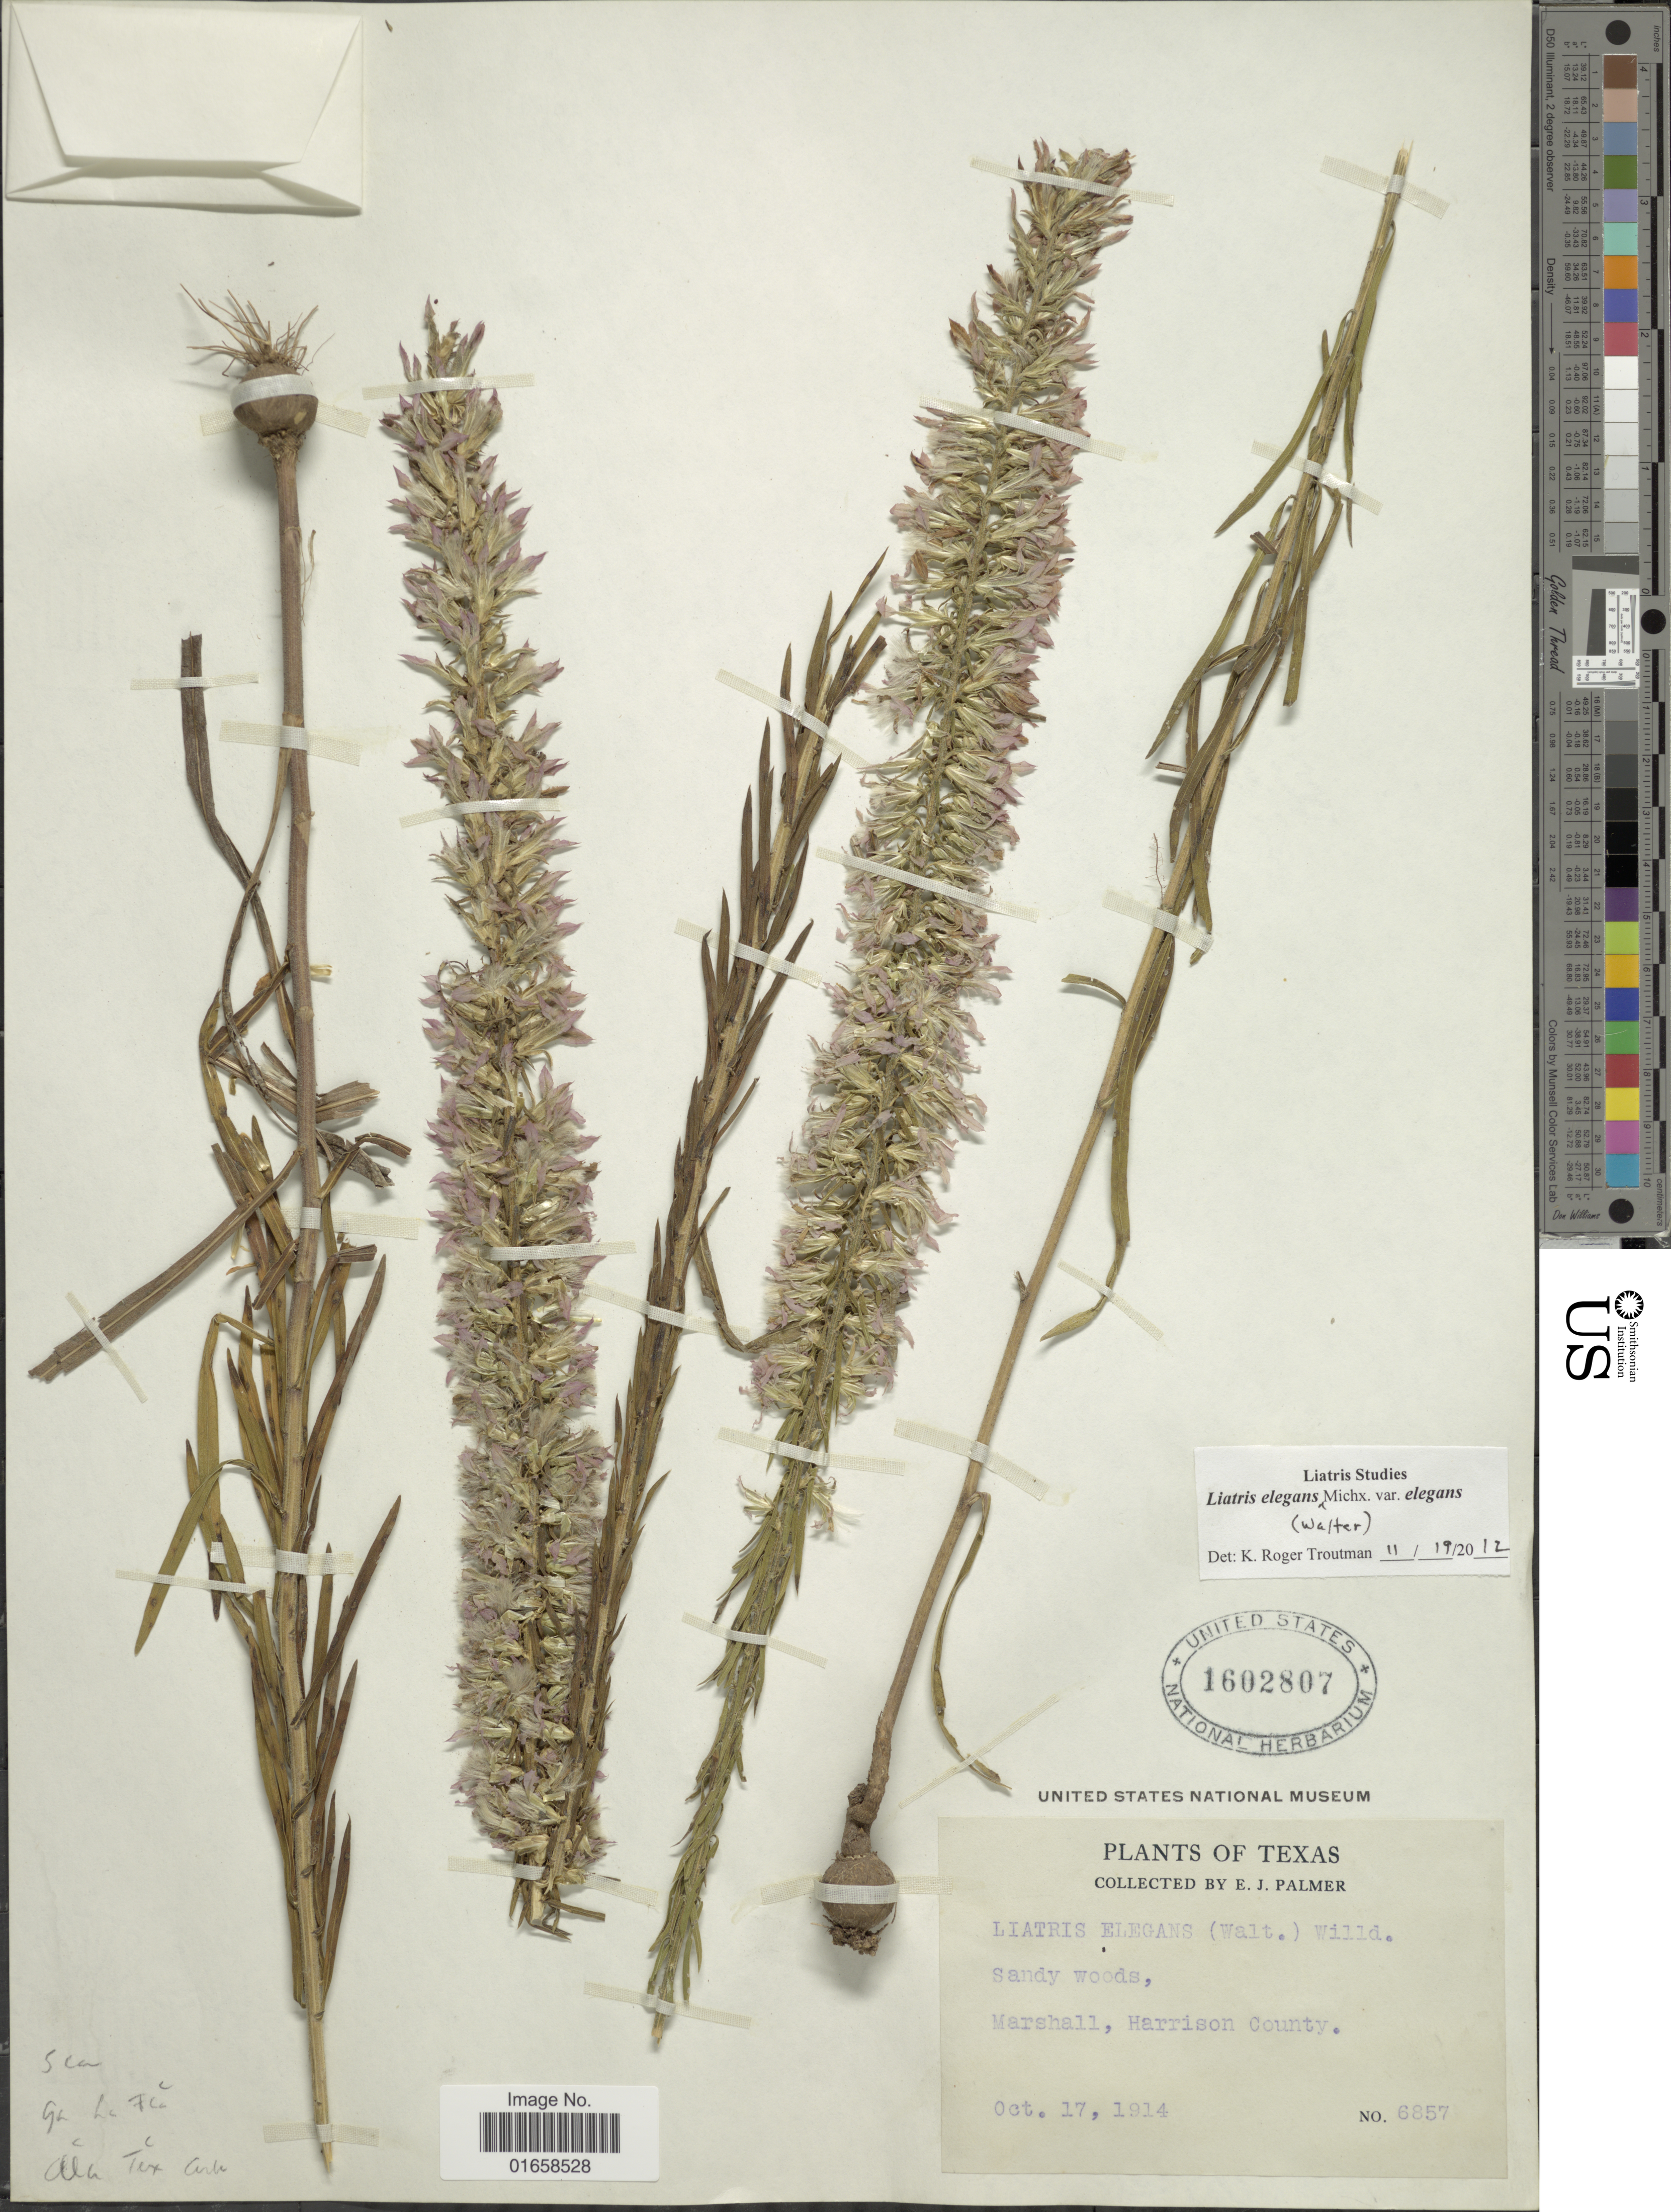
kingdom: Plantae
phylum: Tracheophyta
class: Magnoliopsida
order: Asterales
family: Asteraceae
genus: Liatris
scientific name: Liatris elegans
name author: (Walter) Michx.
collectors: E. J. Palmer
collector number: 6857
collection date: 1914-10-17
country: United States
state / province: Texas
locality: Marshall, Harrison County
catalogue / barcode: US 1602807